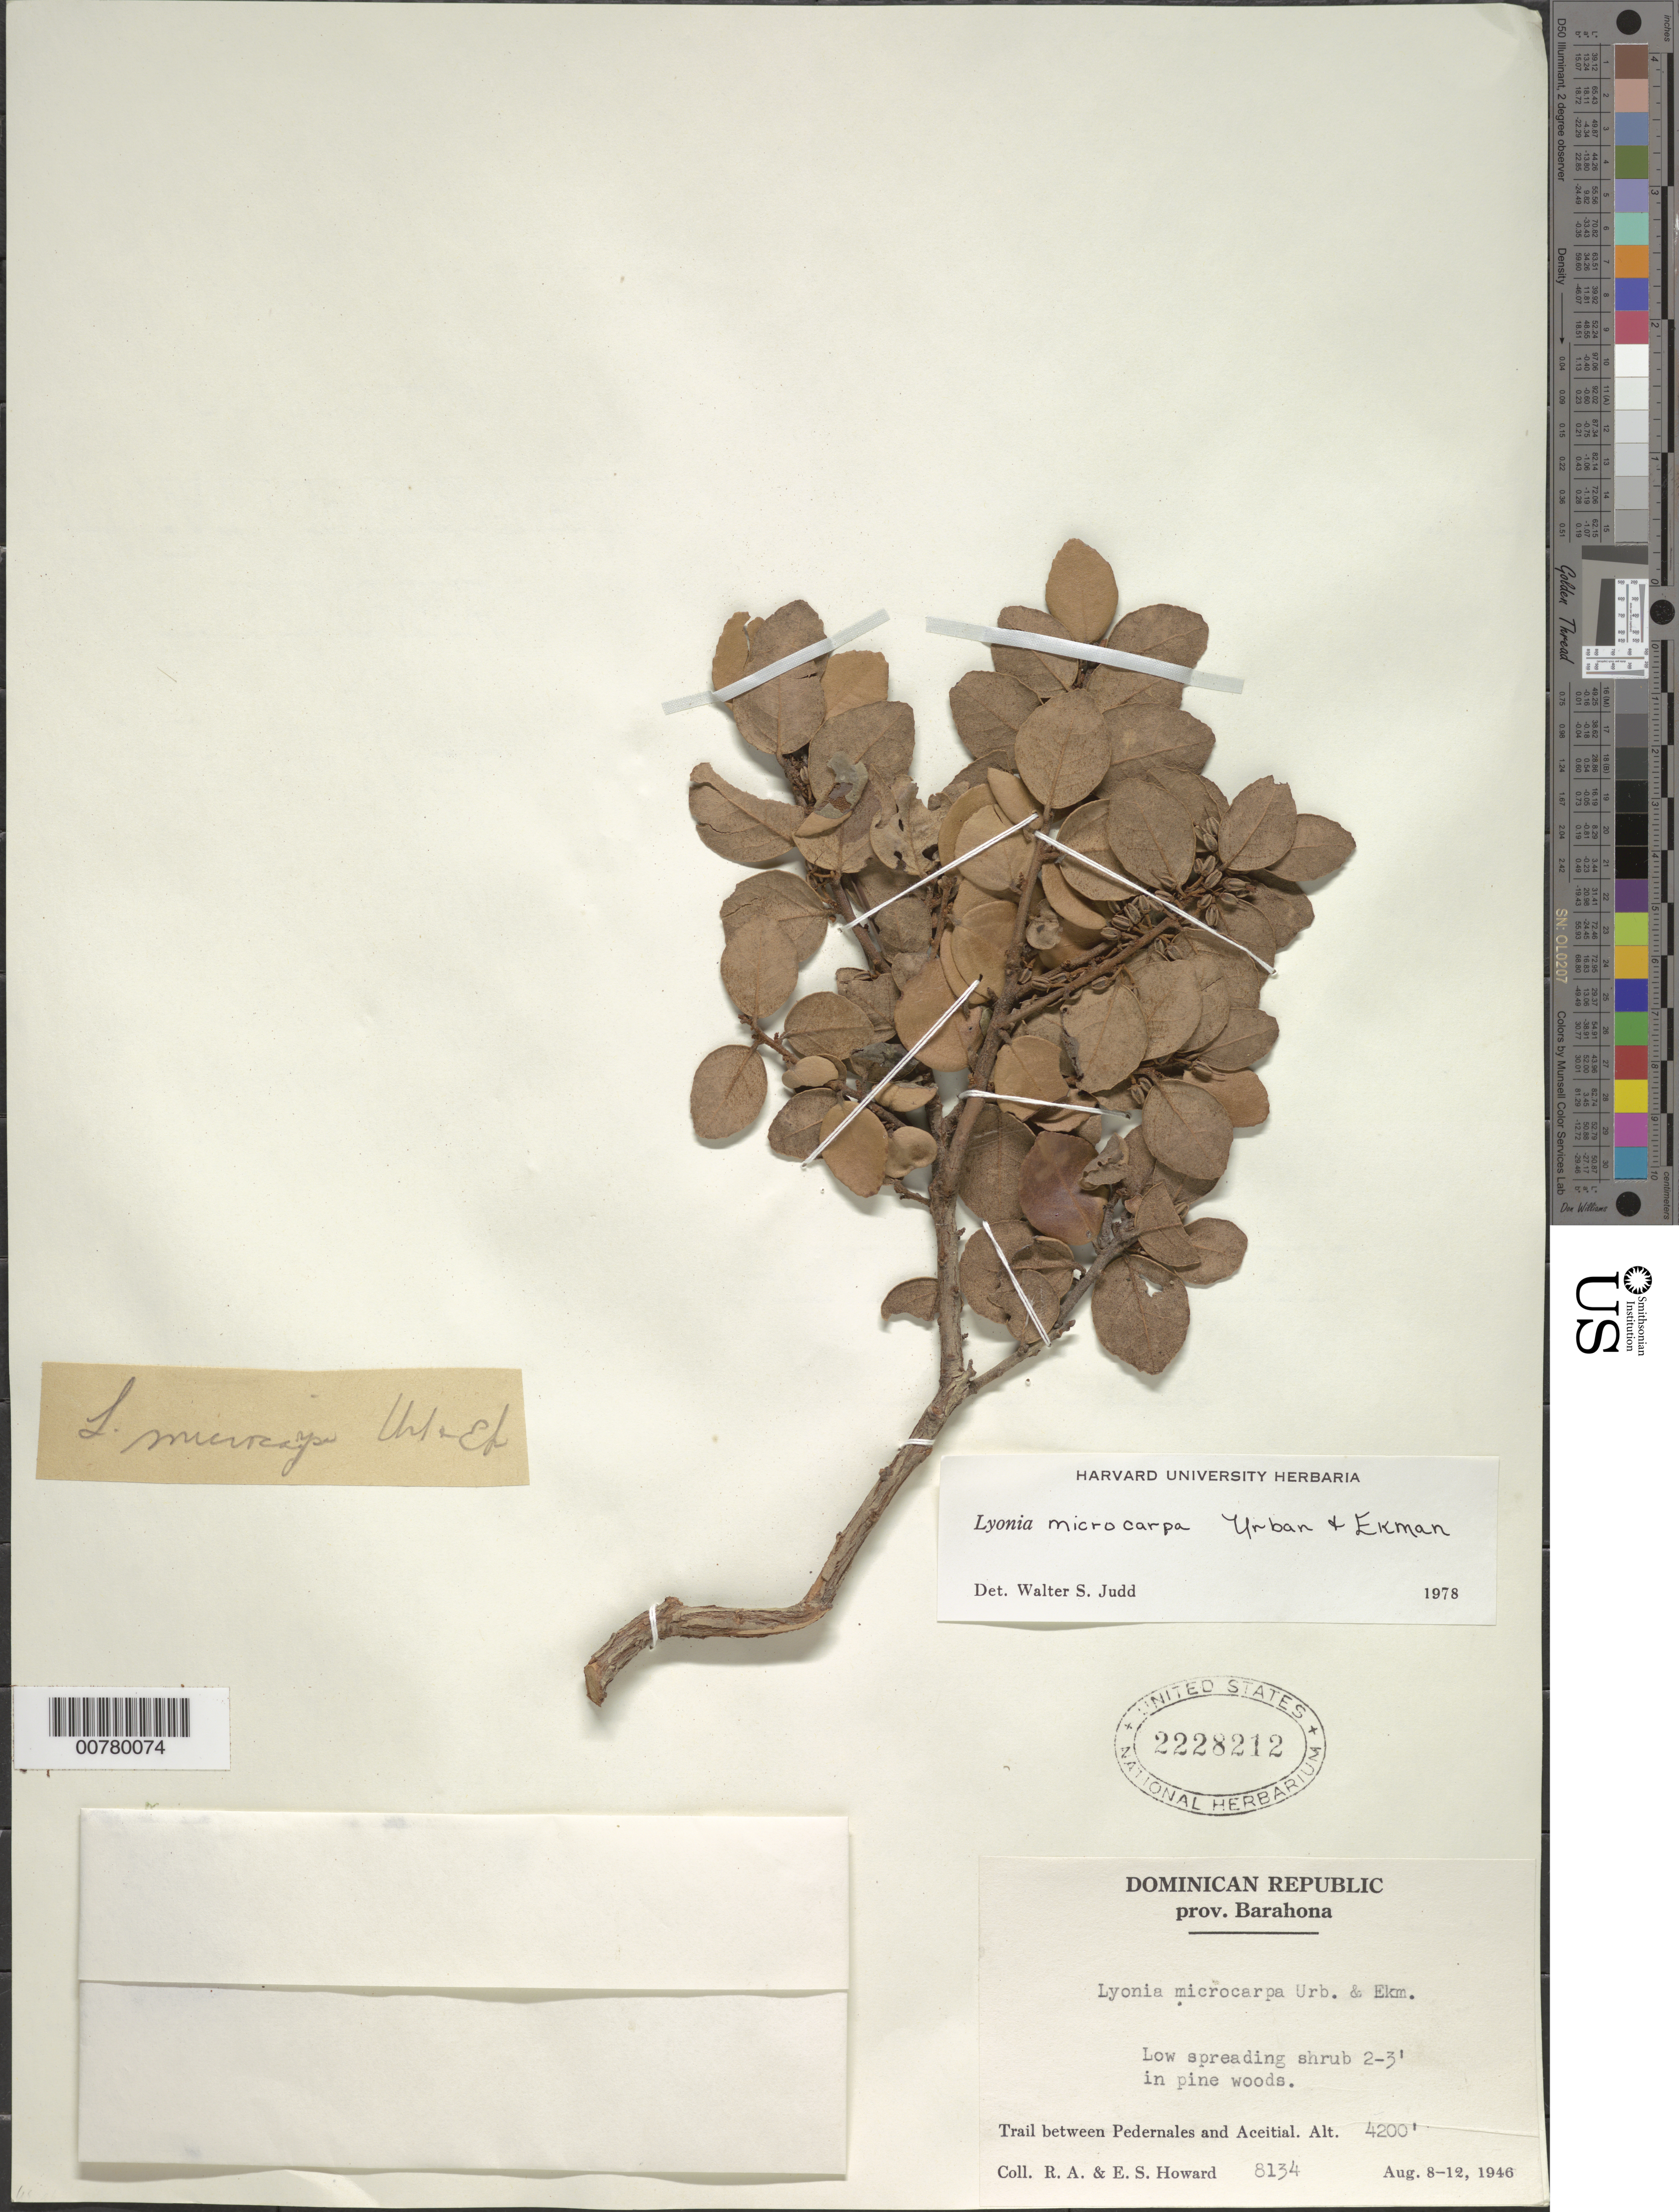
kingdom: Plantae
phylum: Tracheophyta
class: Magnoliopsida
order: Ericales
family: Ericaceae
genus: Lyonia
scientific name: Lyonia microcarpa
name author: Urb. & Ekman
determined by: Judd, Walter S.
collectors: R. A. Howard & E. S. Howard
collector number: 8134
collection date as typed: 08 Aug 1946 to 12 Aug 1946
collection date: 1946-08-08/1946-08-12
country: Dominican Republic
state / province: Barahona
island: Hispaniola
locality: Trail between Pedernales and Aceitial.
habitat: In Pine woods.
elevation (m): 1280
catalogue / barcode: US 2228212